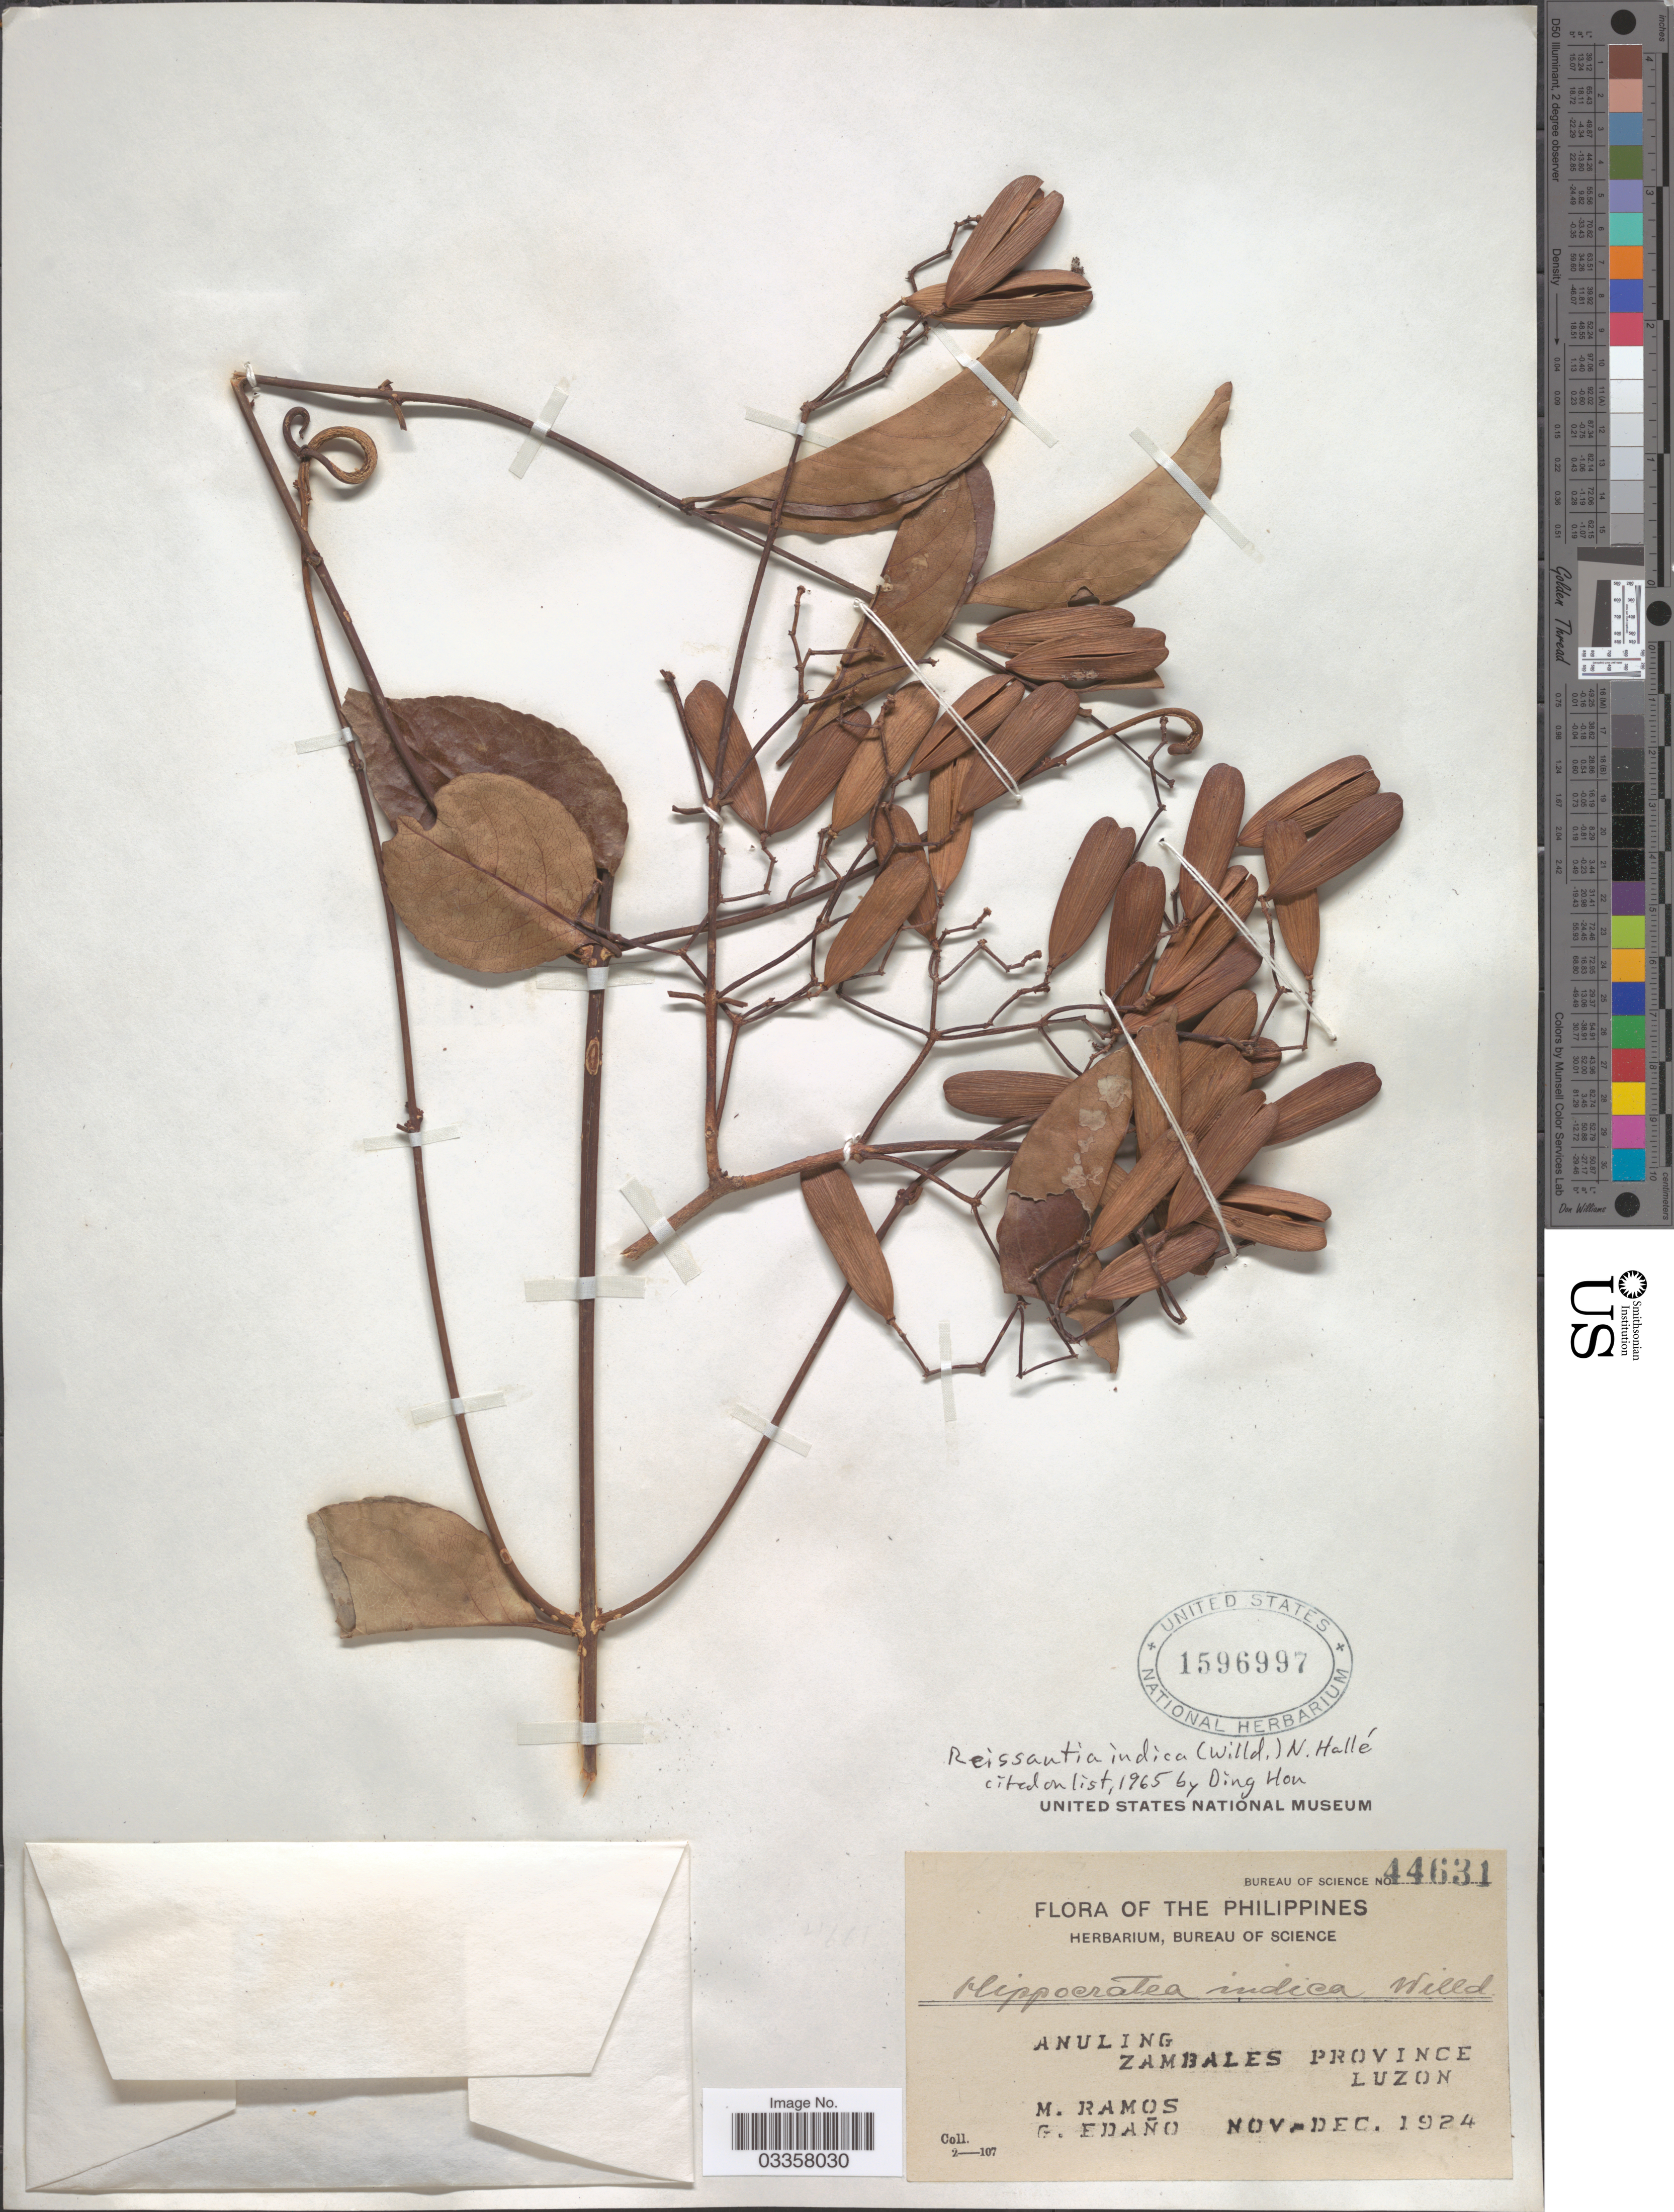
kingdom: Plantae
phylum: Tracheophyta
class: Magnoliopsida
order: Celastrales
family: Celastraceae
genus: Reissantia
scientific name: Reissantia indica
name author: (Willd.) N. Hallé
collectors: M. Ramos & G. Edaño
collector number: Bureau of Science 44631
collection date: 1924-11/1924-12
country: Cameroon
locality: Anuling, Zambales Province, Luzon.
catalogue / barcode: US 1596997